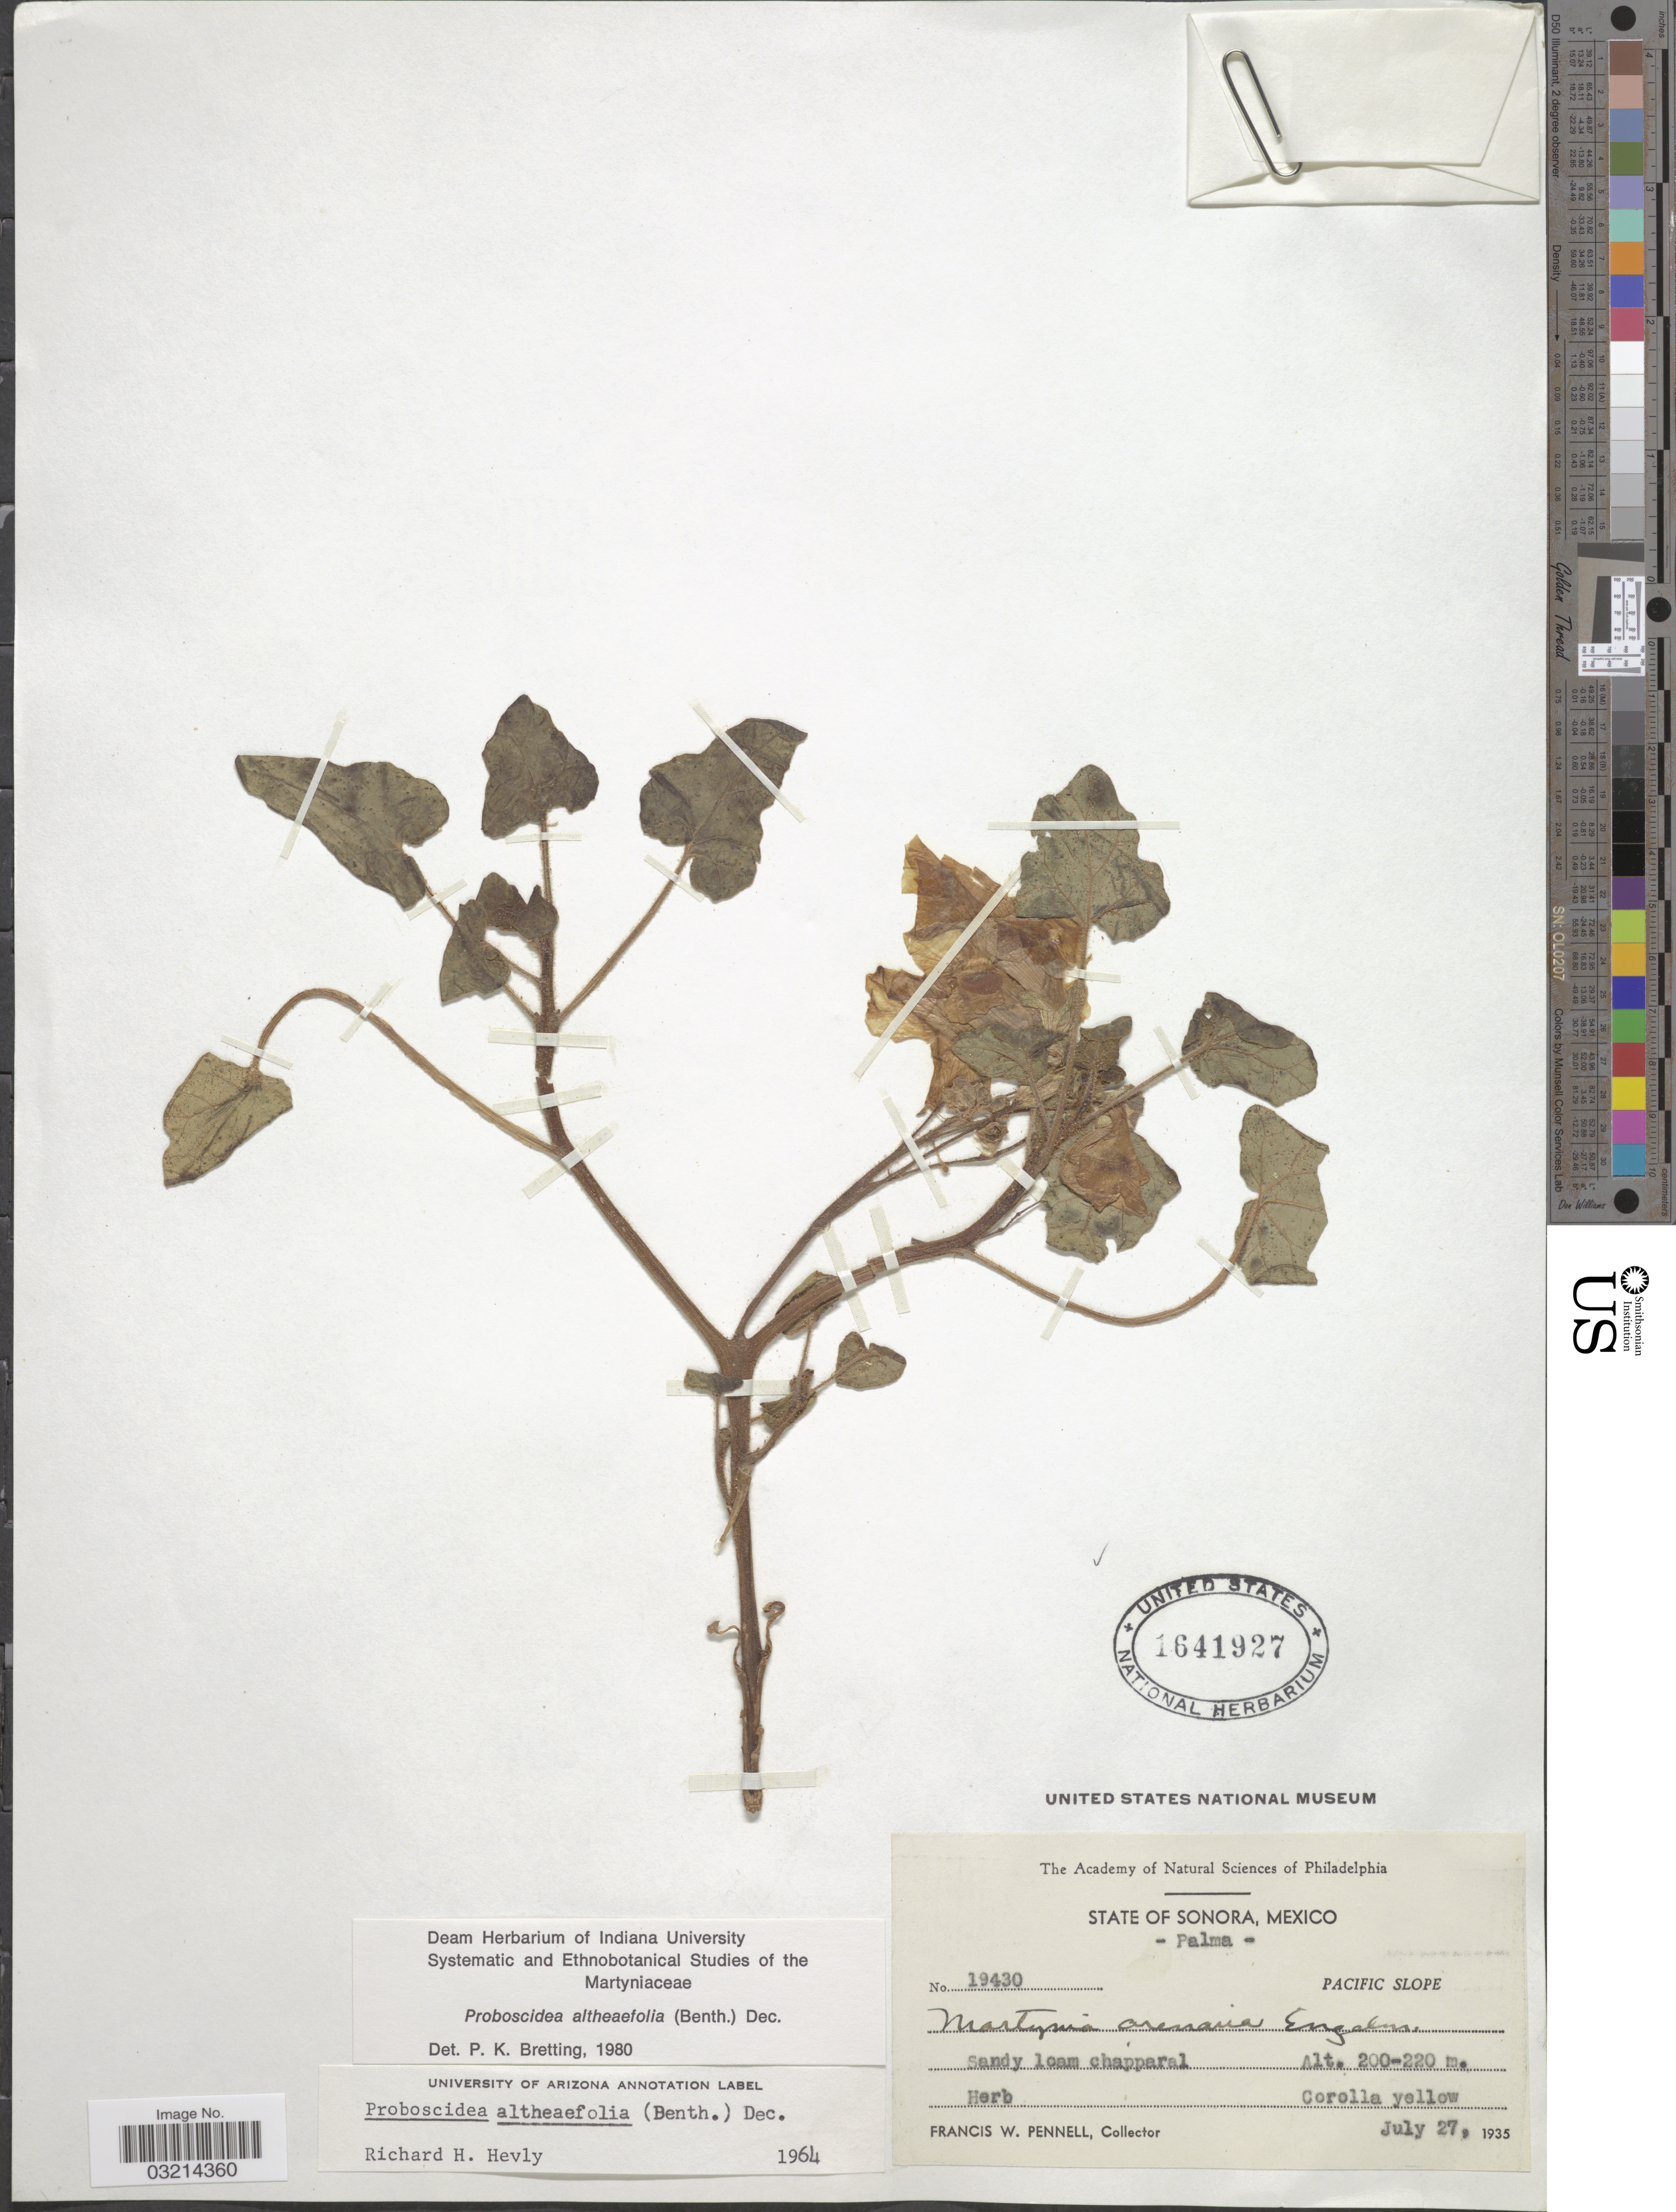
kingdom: Plantae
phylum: Tracheophyta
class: Magnoliopsida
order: Lamiales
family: Martyniaceae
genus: Proboscidea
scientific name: Proboscidea althaeifolia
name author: (Benth.) Decne.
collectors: F. W. Pennell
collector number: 19430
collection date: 1935-07-27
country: Mexico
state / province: Sonora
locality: Palma, Pacific Slope.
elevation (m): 200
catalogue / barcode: US 1641927